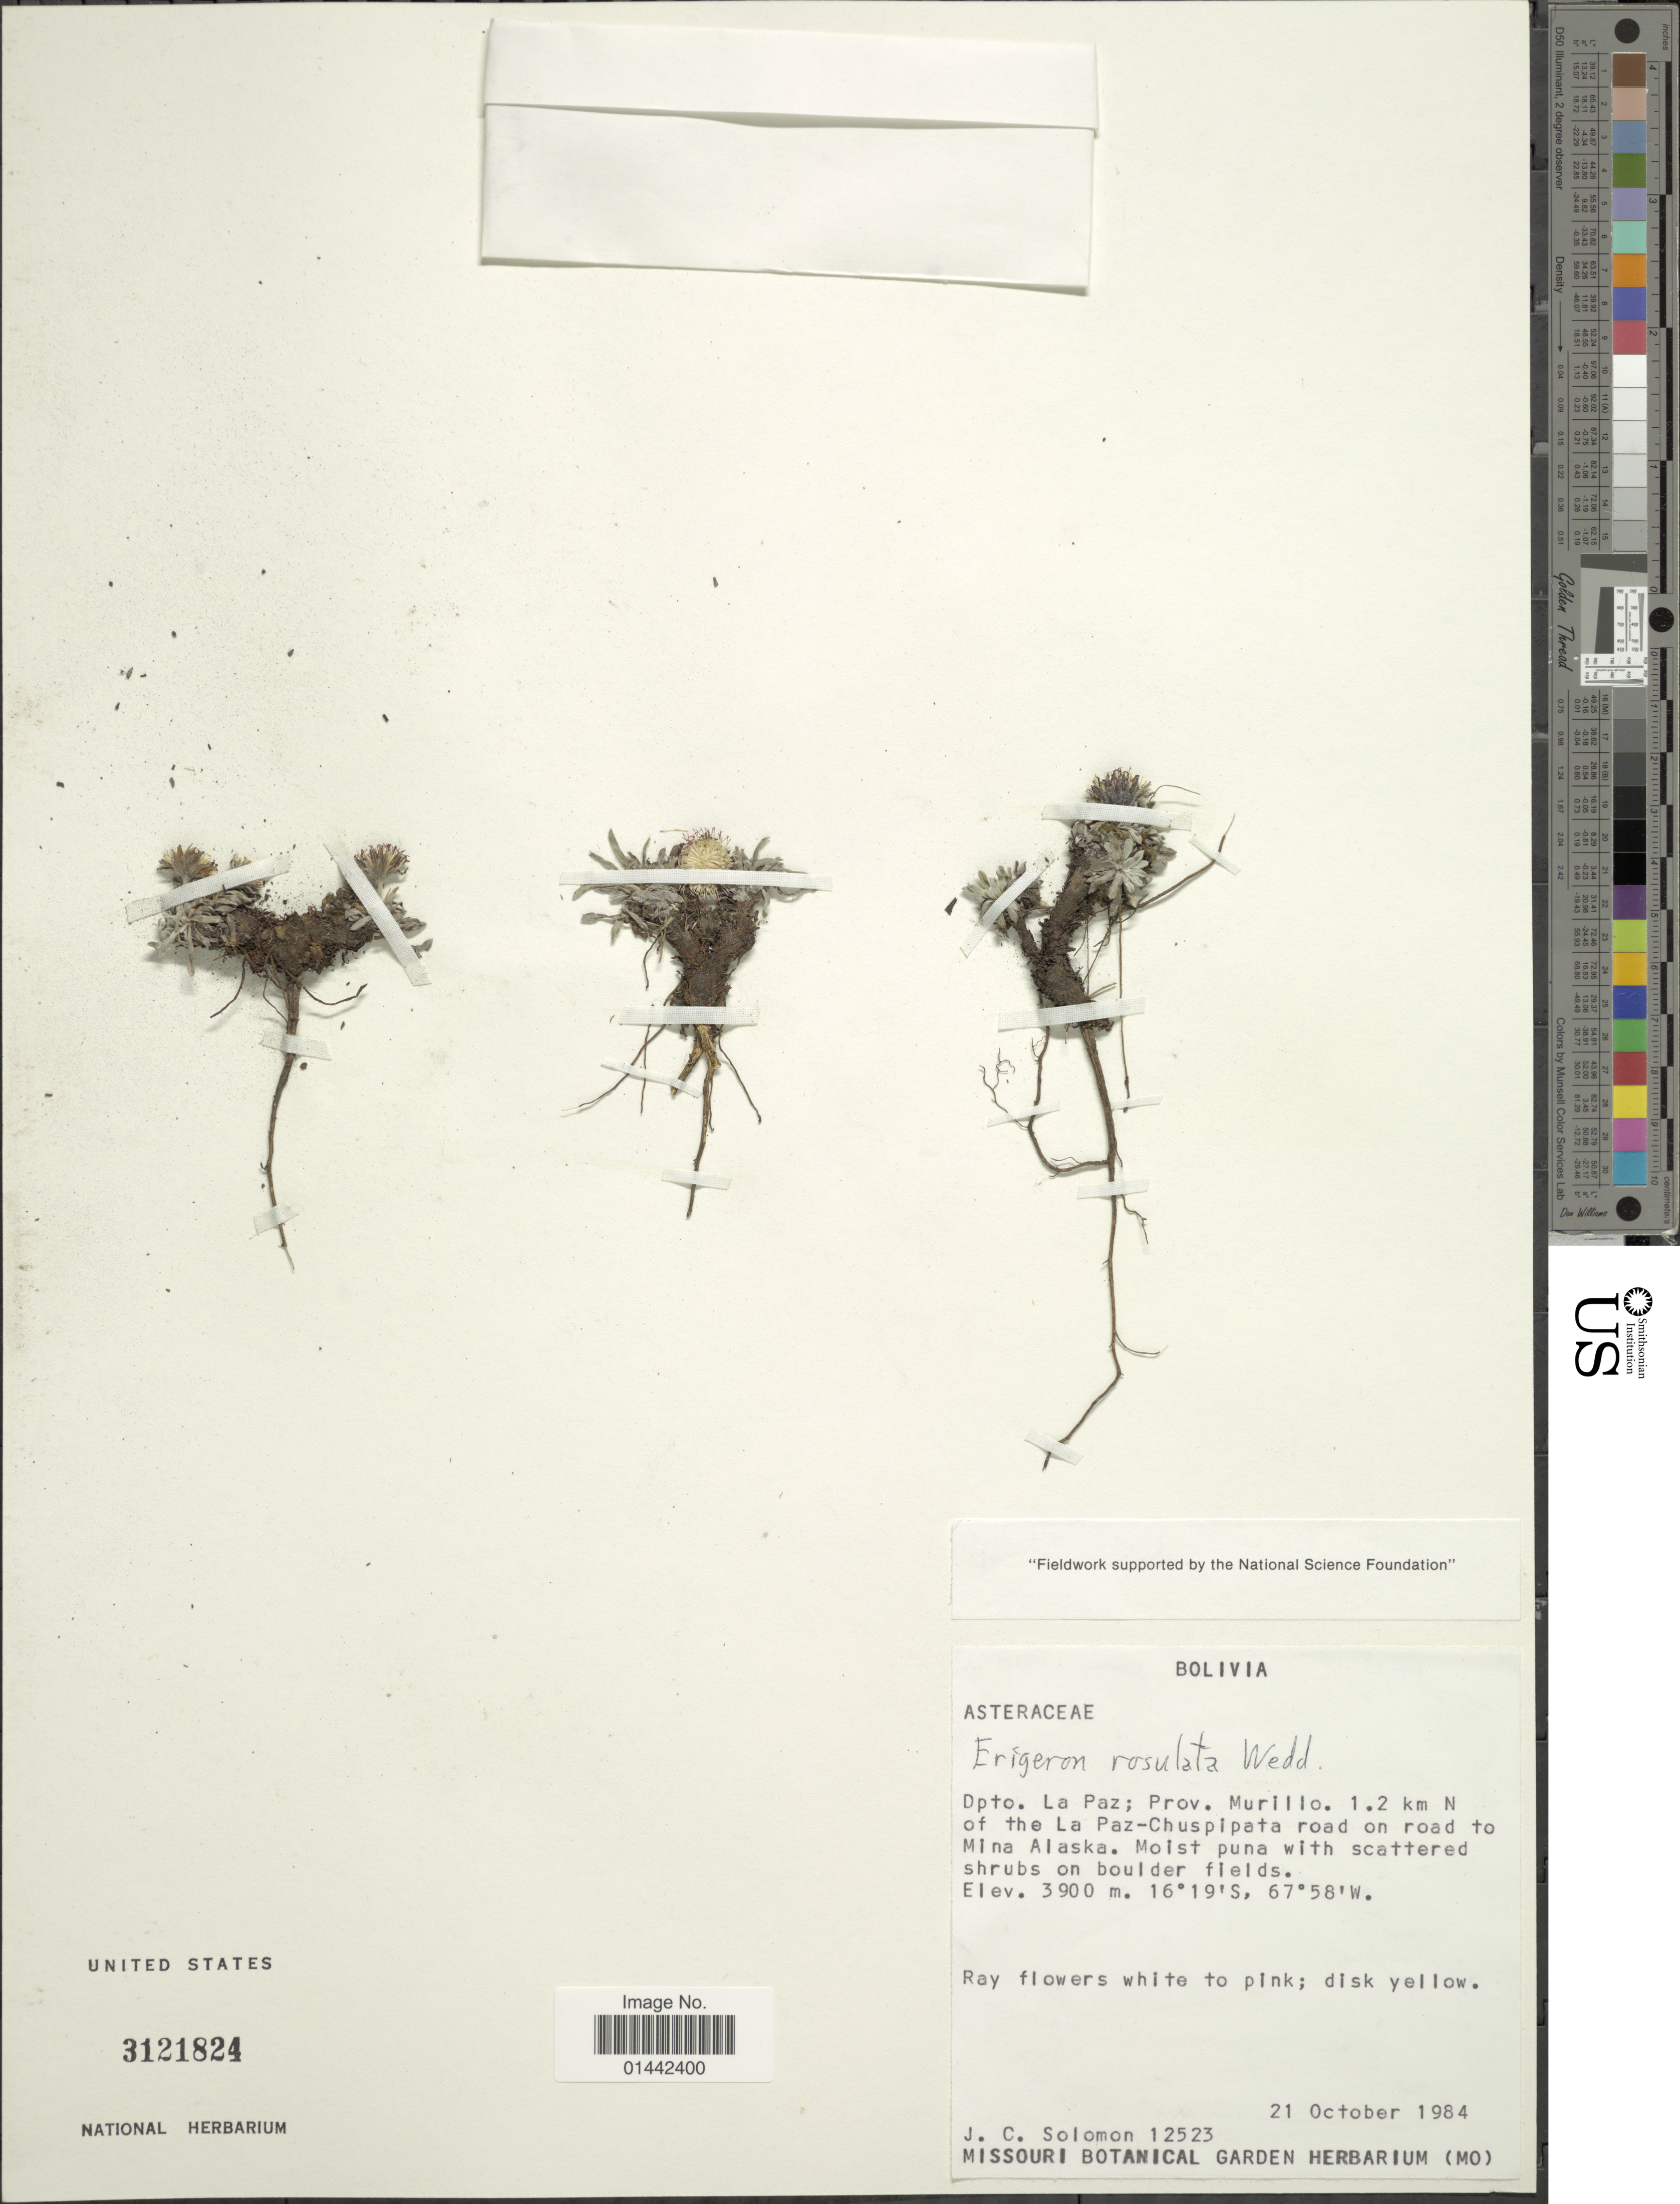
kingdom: Plantae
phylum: Tracheophyta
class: Magnoliopsida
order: Asterales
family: Asteraceae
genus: Erigeron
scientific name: Erigeron rosulatus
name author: Wedd.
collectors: J. C. Solomon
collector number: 12523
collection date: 1984-10-21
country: Bolivia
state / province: La Paz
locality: Prov. Murillo, 1.2 km N of the La Paz-Chuspipata road on road to Mina Alaska.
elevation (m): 3900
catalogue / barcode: US 3121824